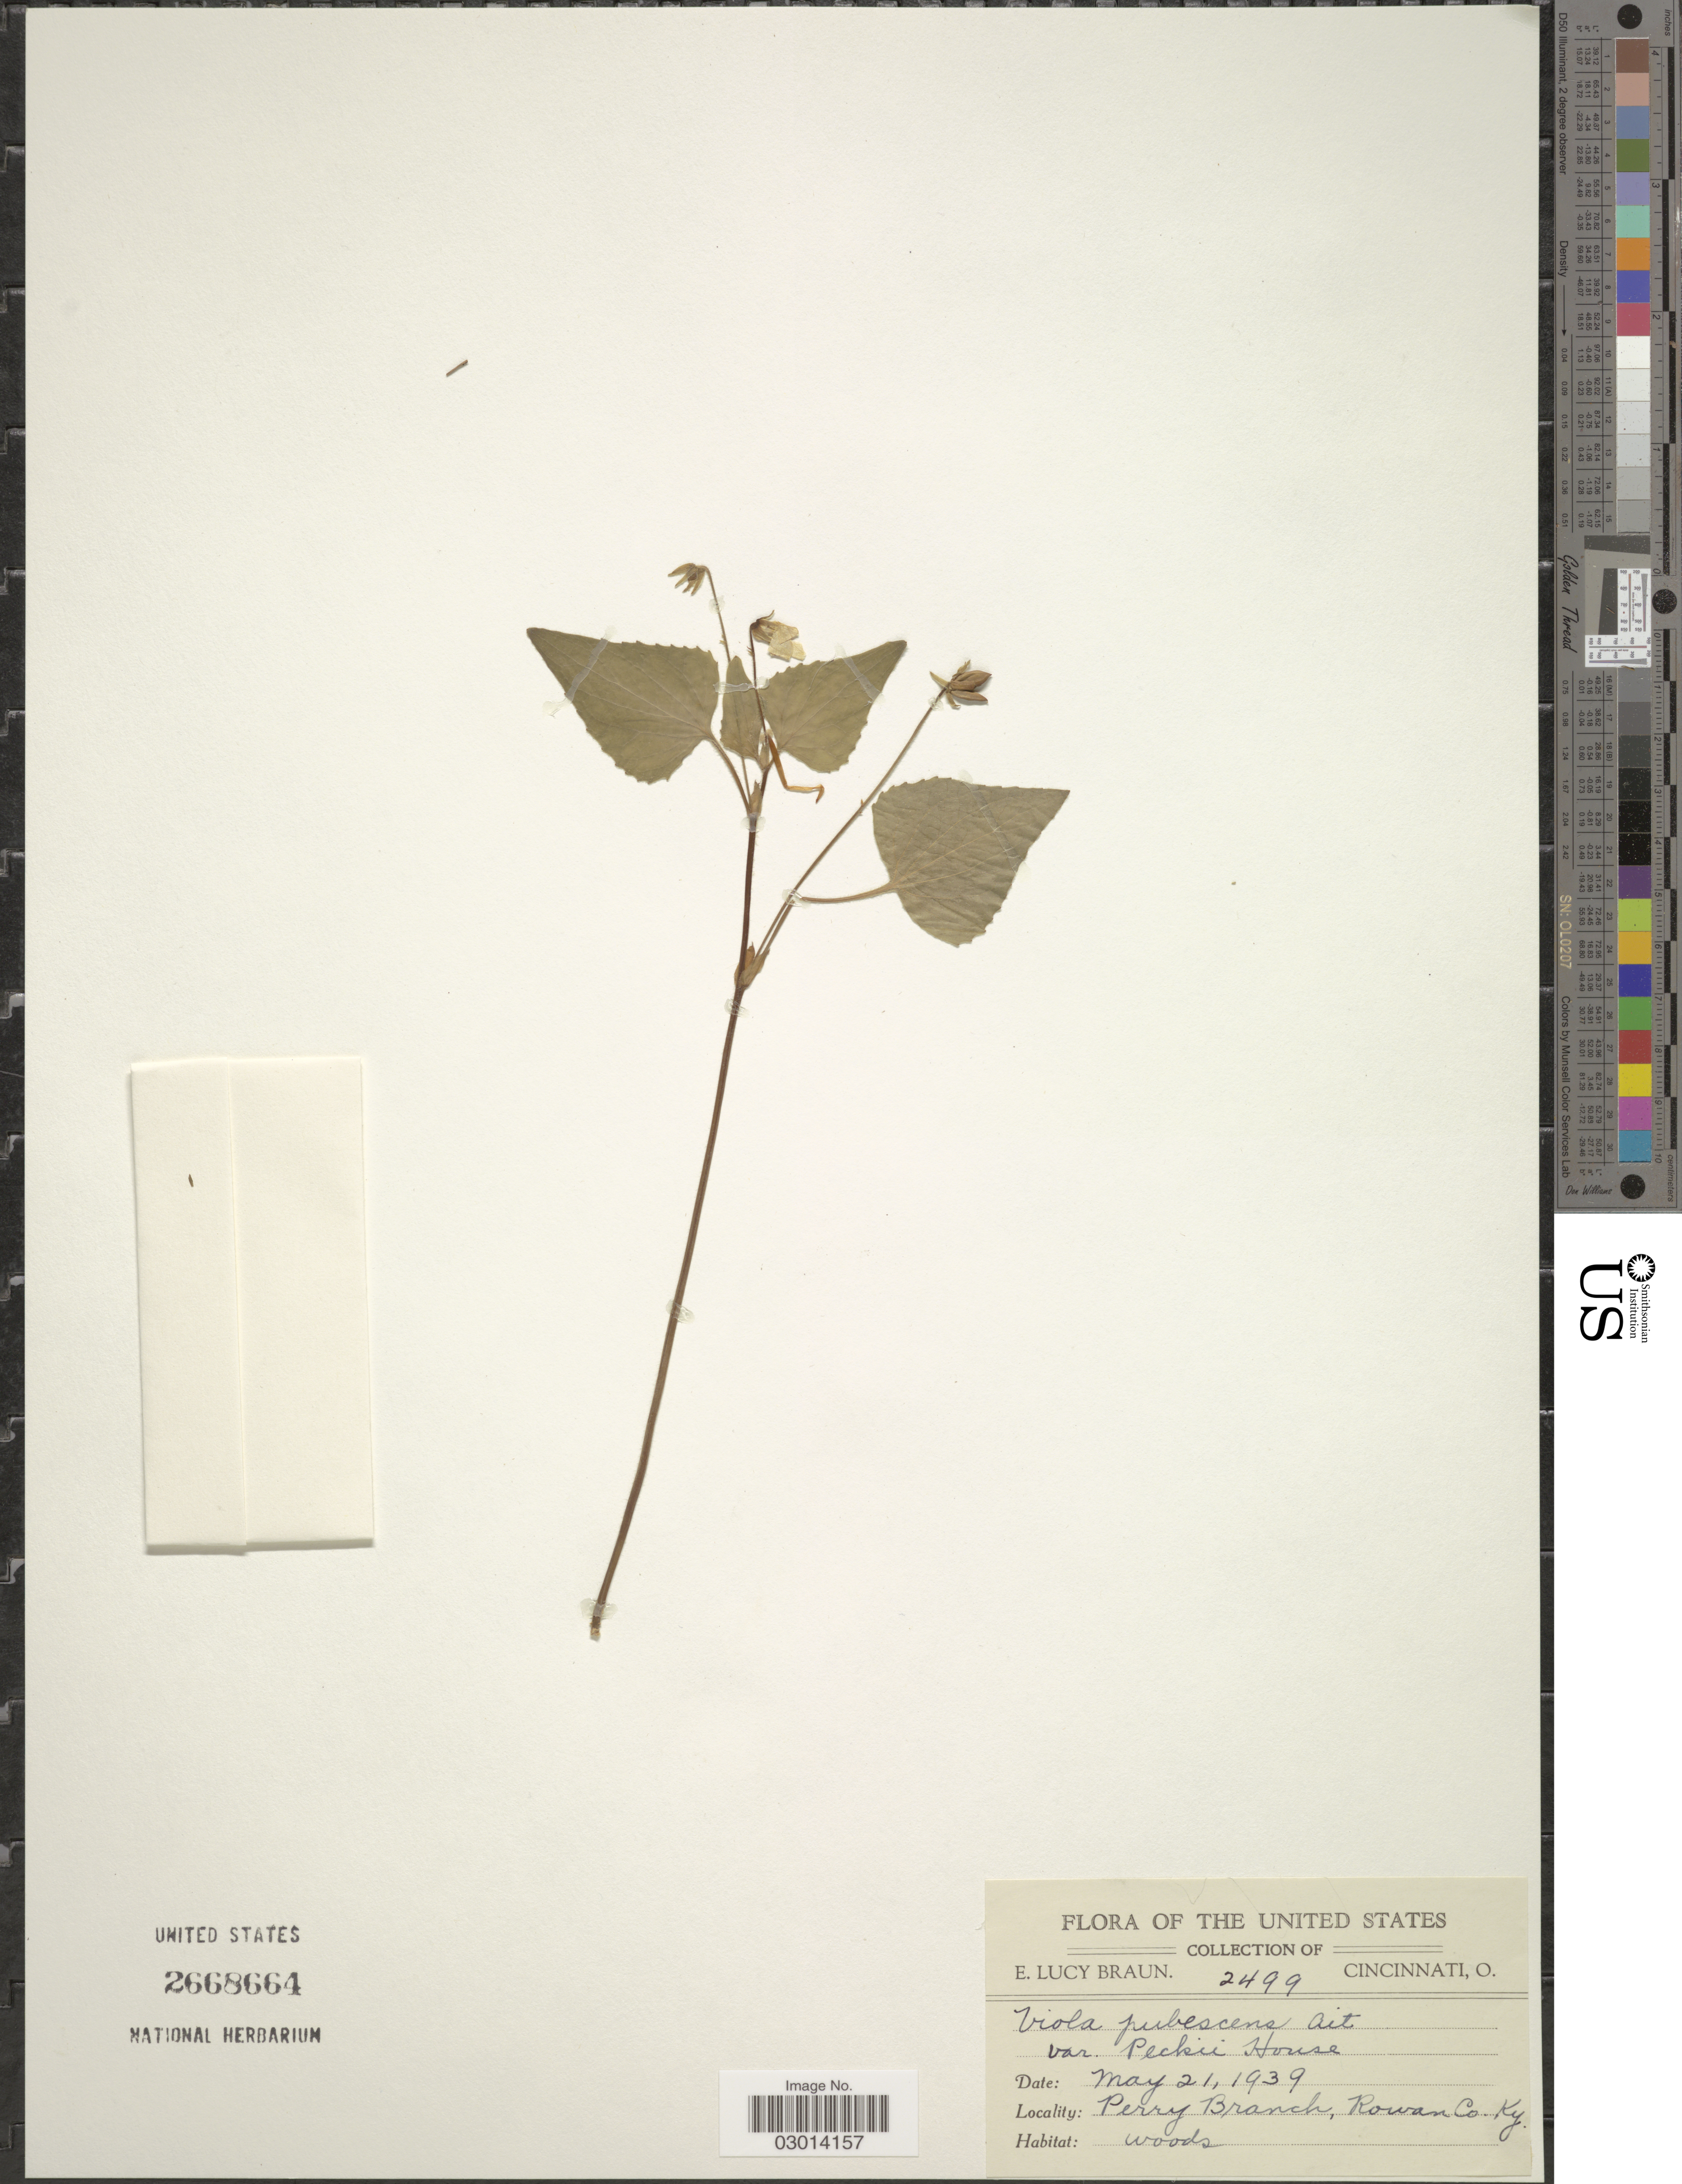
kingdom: Plantae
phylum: Tracheophyta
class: Magnoliopsida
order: Malpighiales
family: Violaceae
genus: Viola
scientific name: Viola pubescens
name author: Aiton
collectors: E. L. Braun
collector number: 2499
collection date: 1939-05-21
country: United States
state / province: Kentucky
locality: Perry Branch, Rowan Co. Ky.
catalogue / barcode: US 2668664